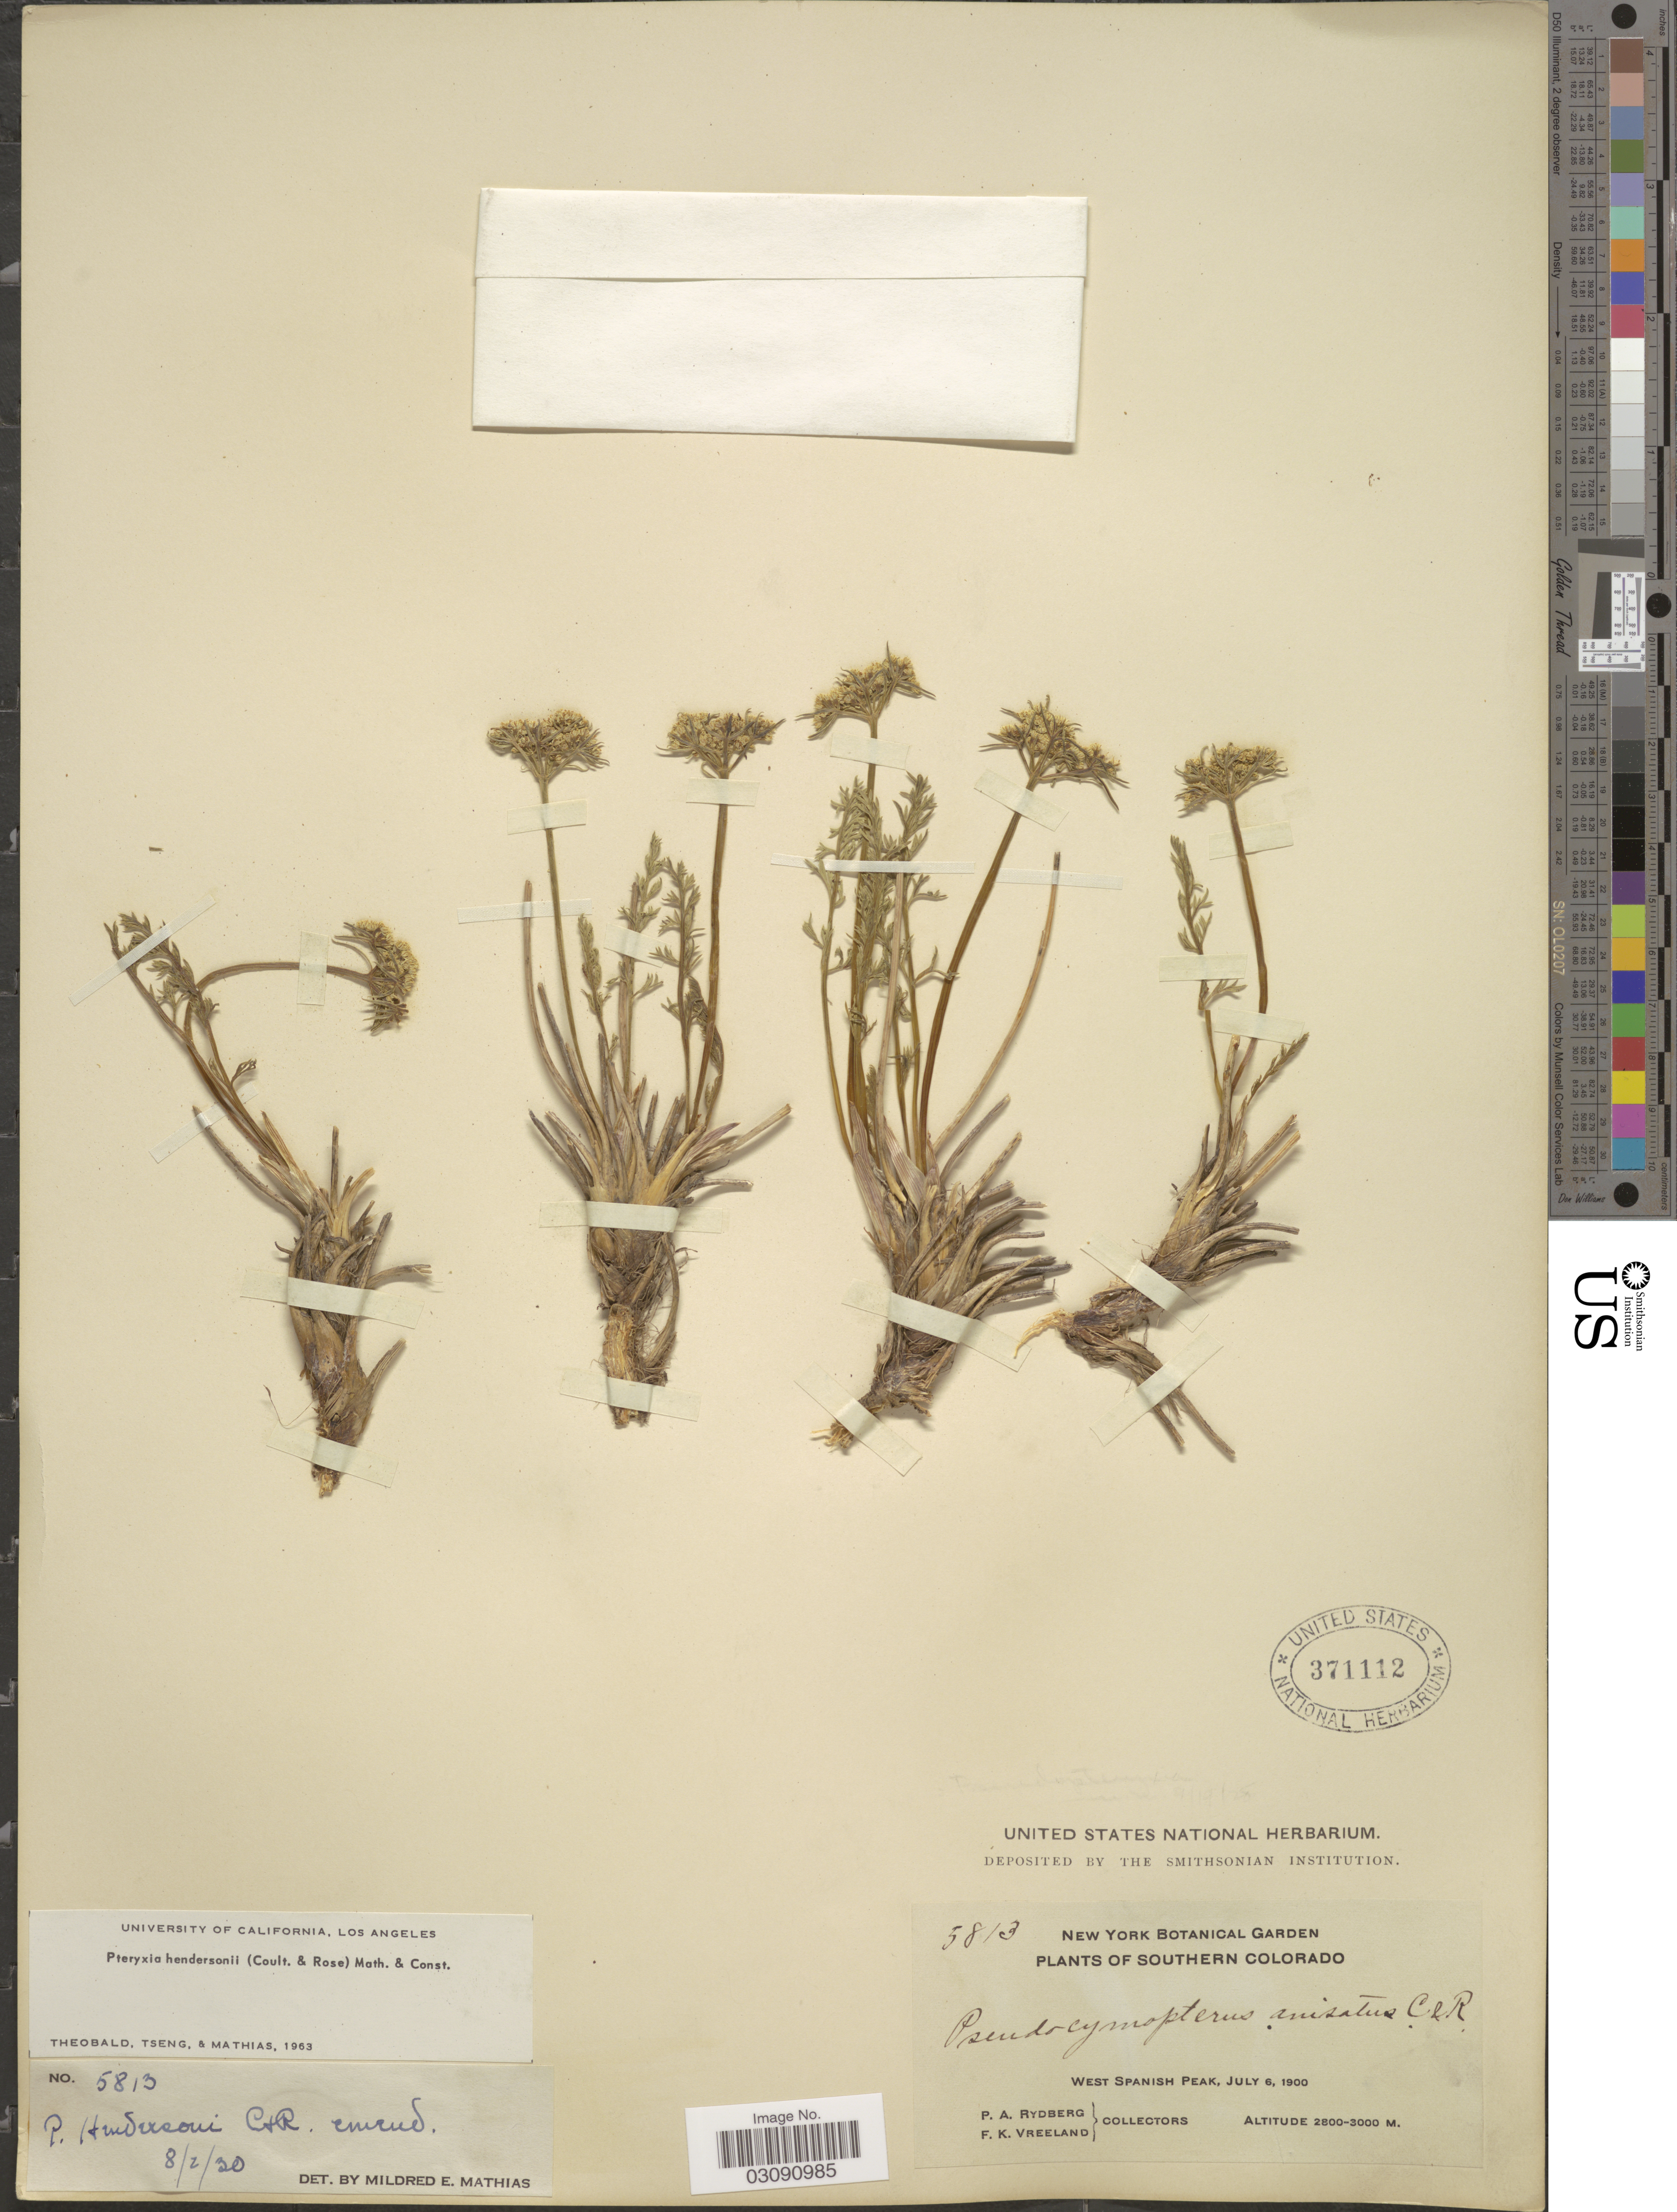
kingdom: Plantae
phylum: Tracheophyta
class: Magnoliopsida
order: Apiales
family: Apiaceae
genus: Pteryxia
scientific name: Pteryxia hendersonii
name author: (J.M. Coult. & Rose) Mathias & Constance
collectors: P. A. Rydberg & F. Vreeland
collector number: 5813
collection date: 1900-07-06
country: United States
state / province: Colorado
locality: Southern Colorado, West Spanish Peak.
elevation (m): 2800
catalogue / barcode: US 371112